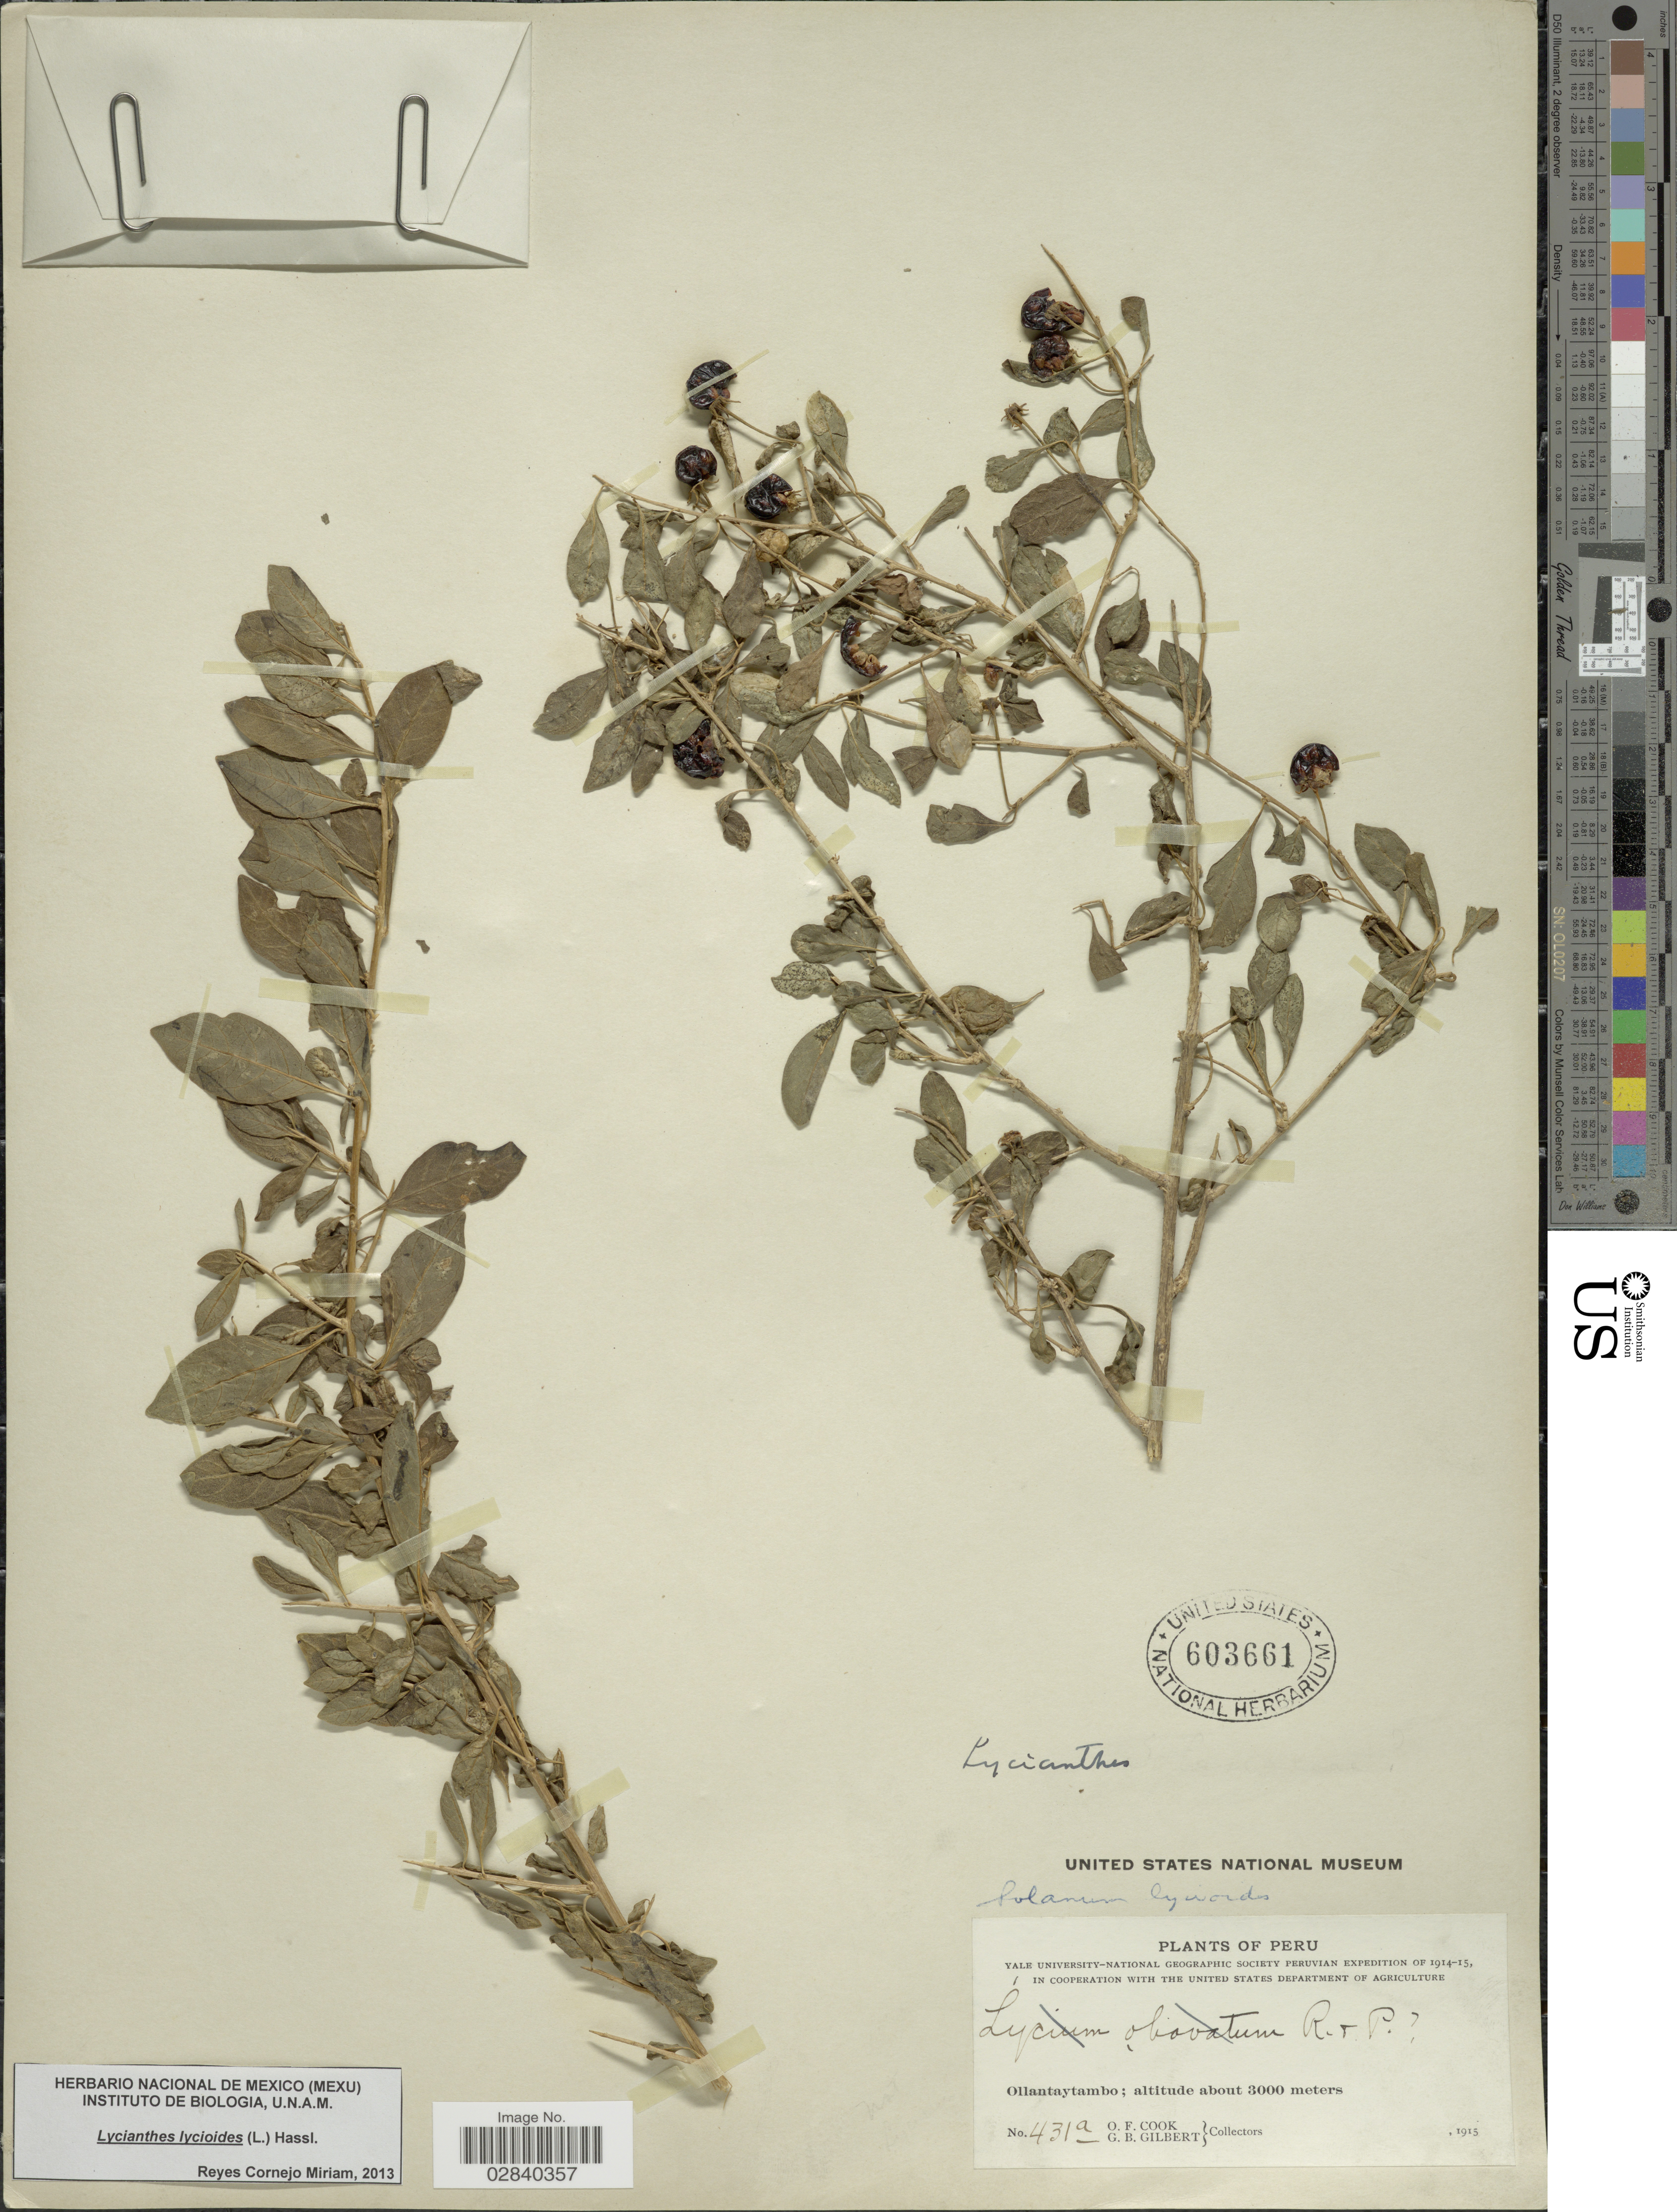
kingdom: Plantae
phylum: Tracheophyta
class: Magnoliopsida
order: Solanales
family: Solanaceae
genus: Lycianthes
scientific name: Lycianthes lycioides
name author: (L.) Hassl.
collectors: O. F. Cook & G. B. Gilbert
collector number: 431a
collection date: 1915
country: Peru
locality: Ollantaytambo.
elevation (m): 3000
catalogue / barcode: US 603661